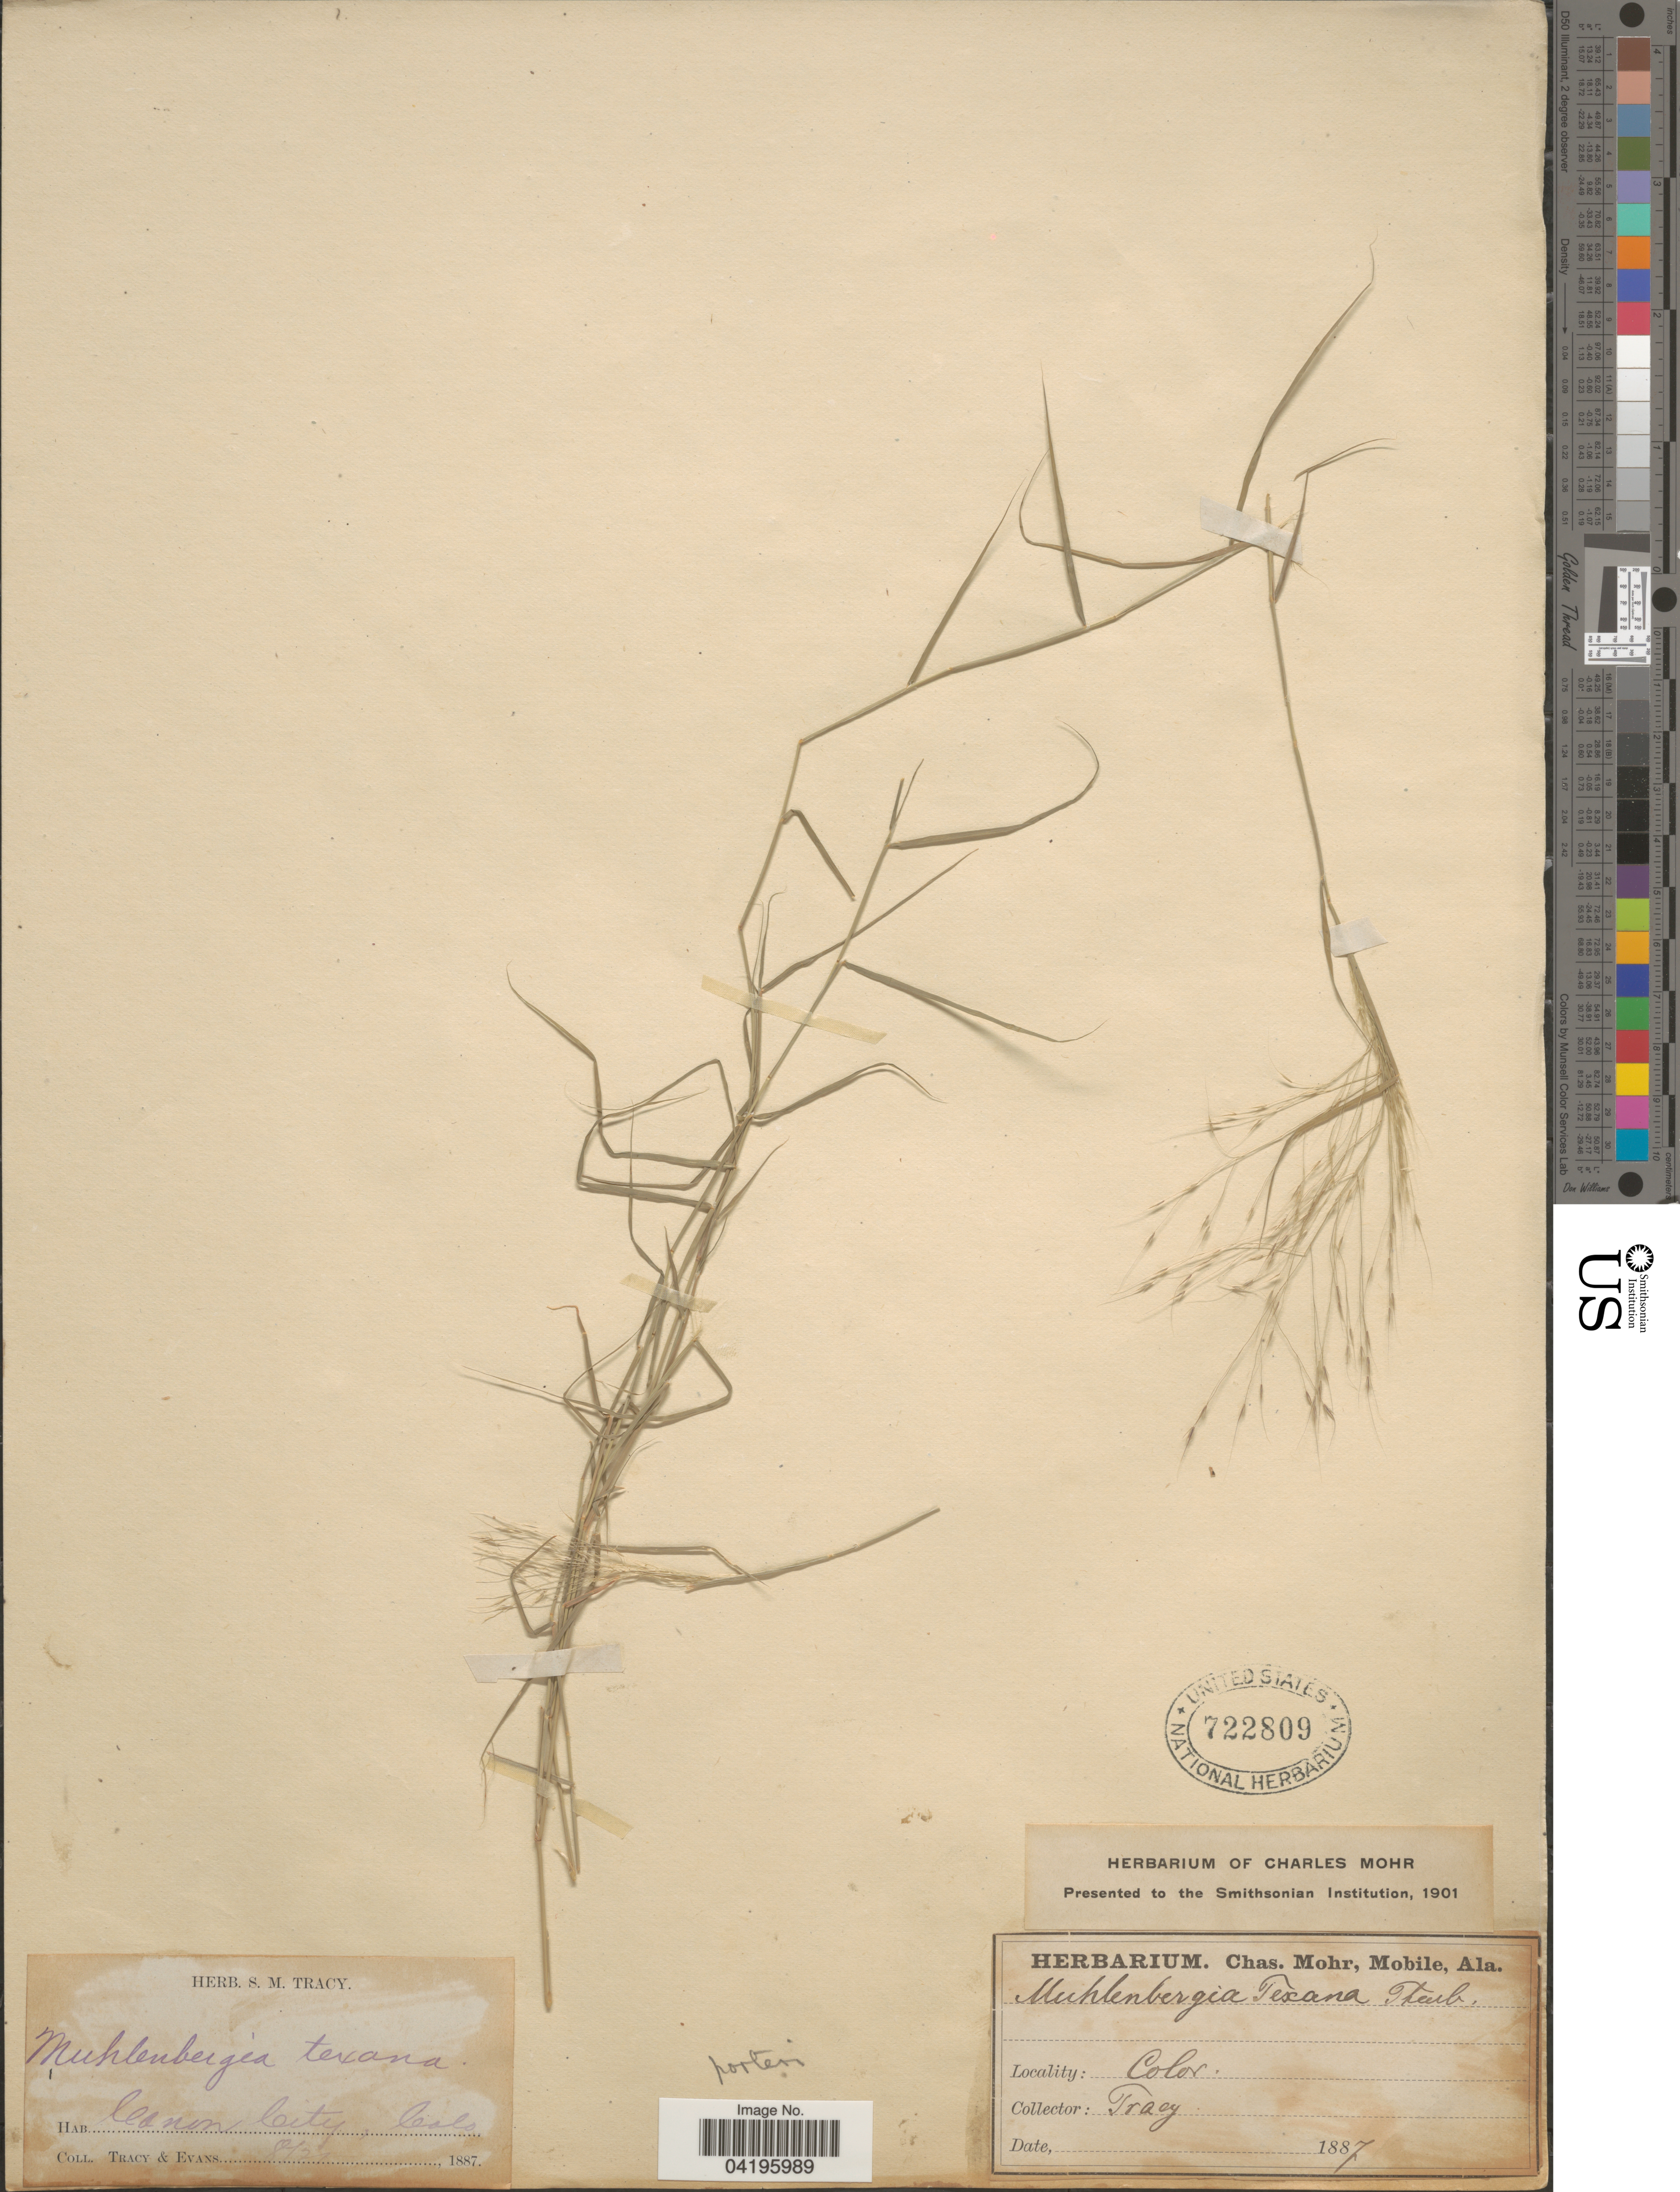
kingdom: Plantae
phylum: Tracheophyta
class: Liliopsida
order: Poales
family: Poaceae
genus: Muhlenbergia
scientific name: Muhlenbergia porteri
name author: Scribn. in W.J. Beal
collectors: S. M. Tracy & -- Evans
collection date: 1887-08-21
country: United States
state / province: Colorado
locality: Canon City.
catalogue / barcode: US 722809